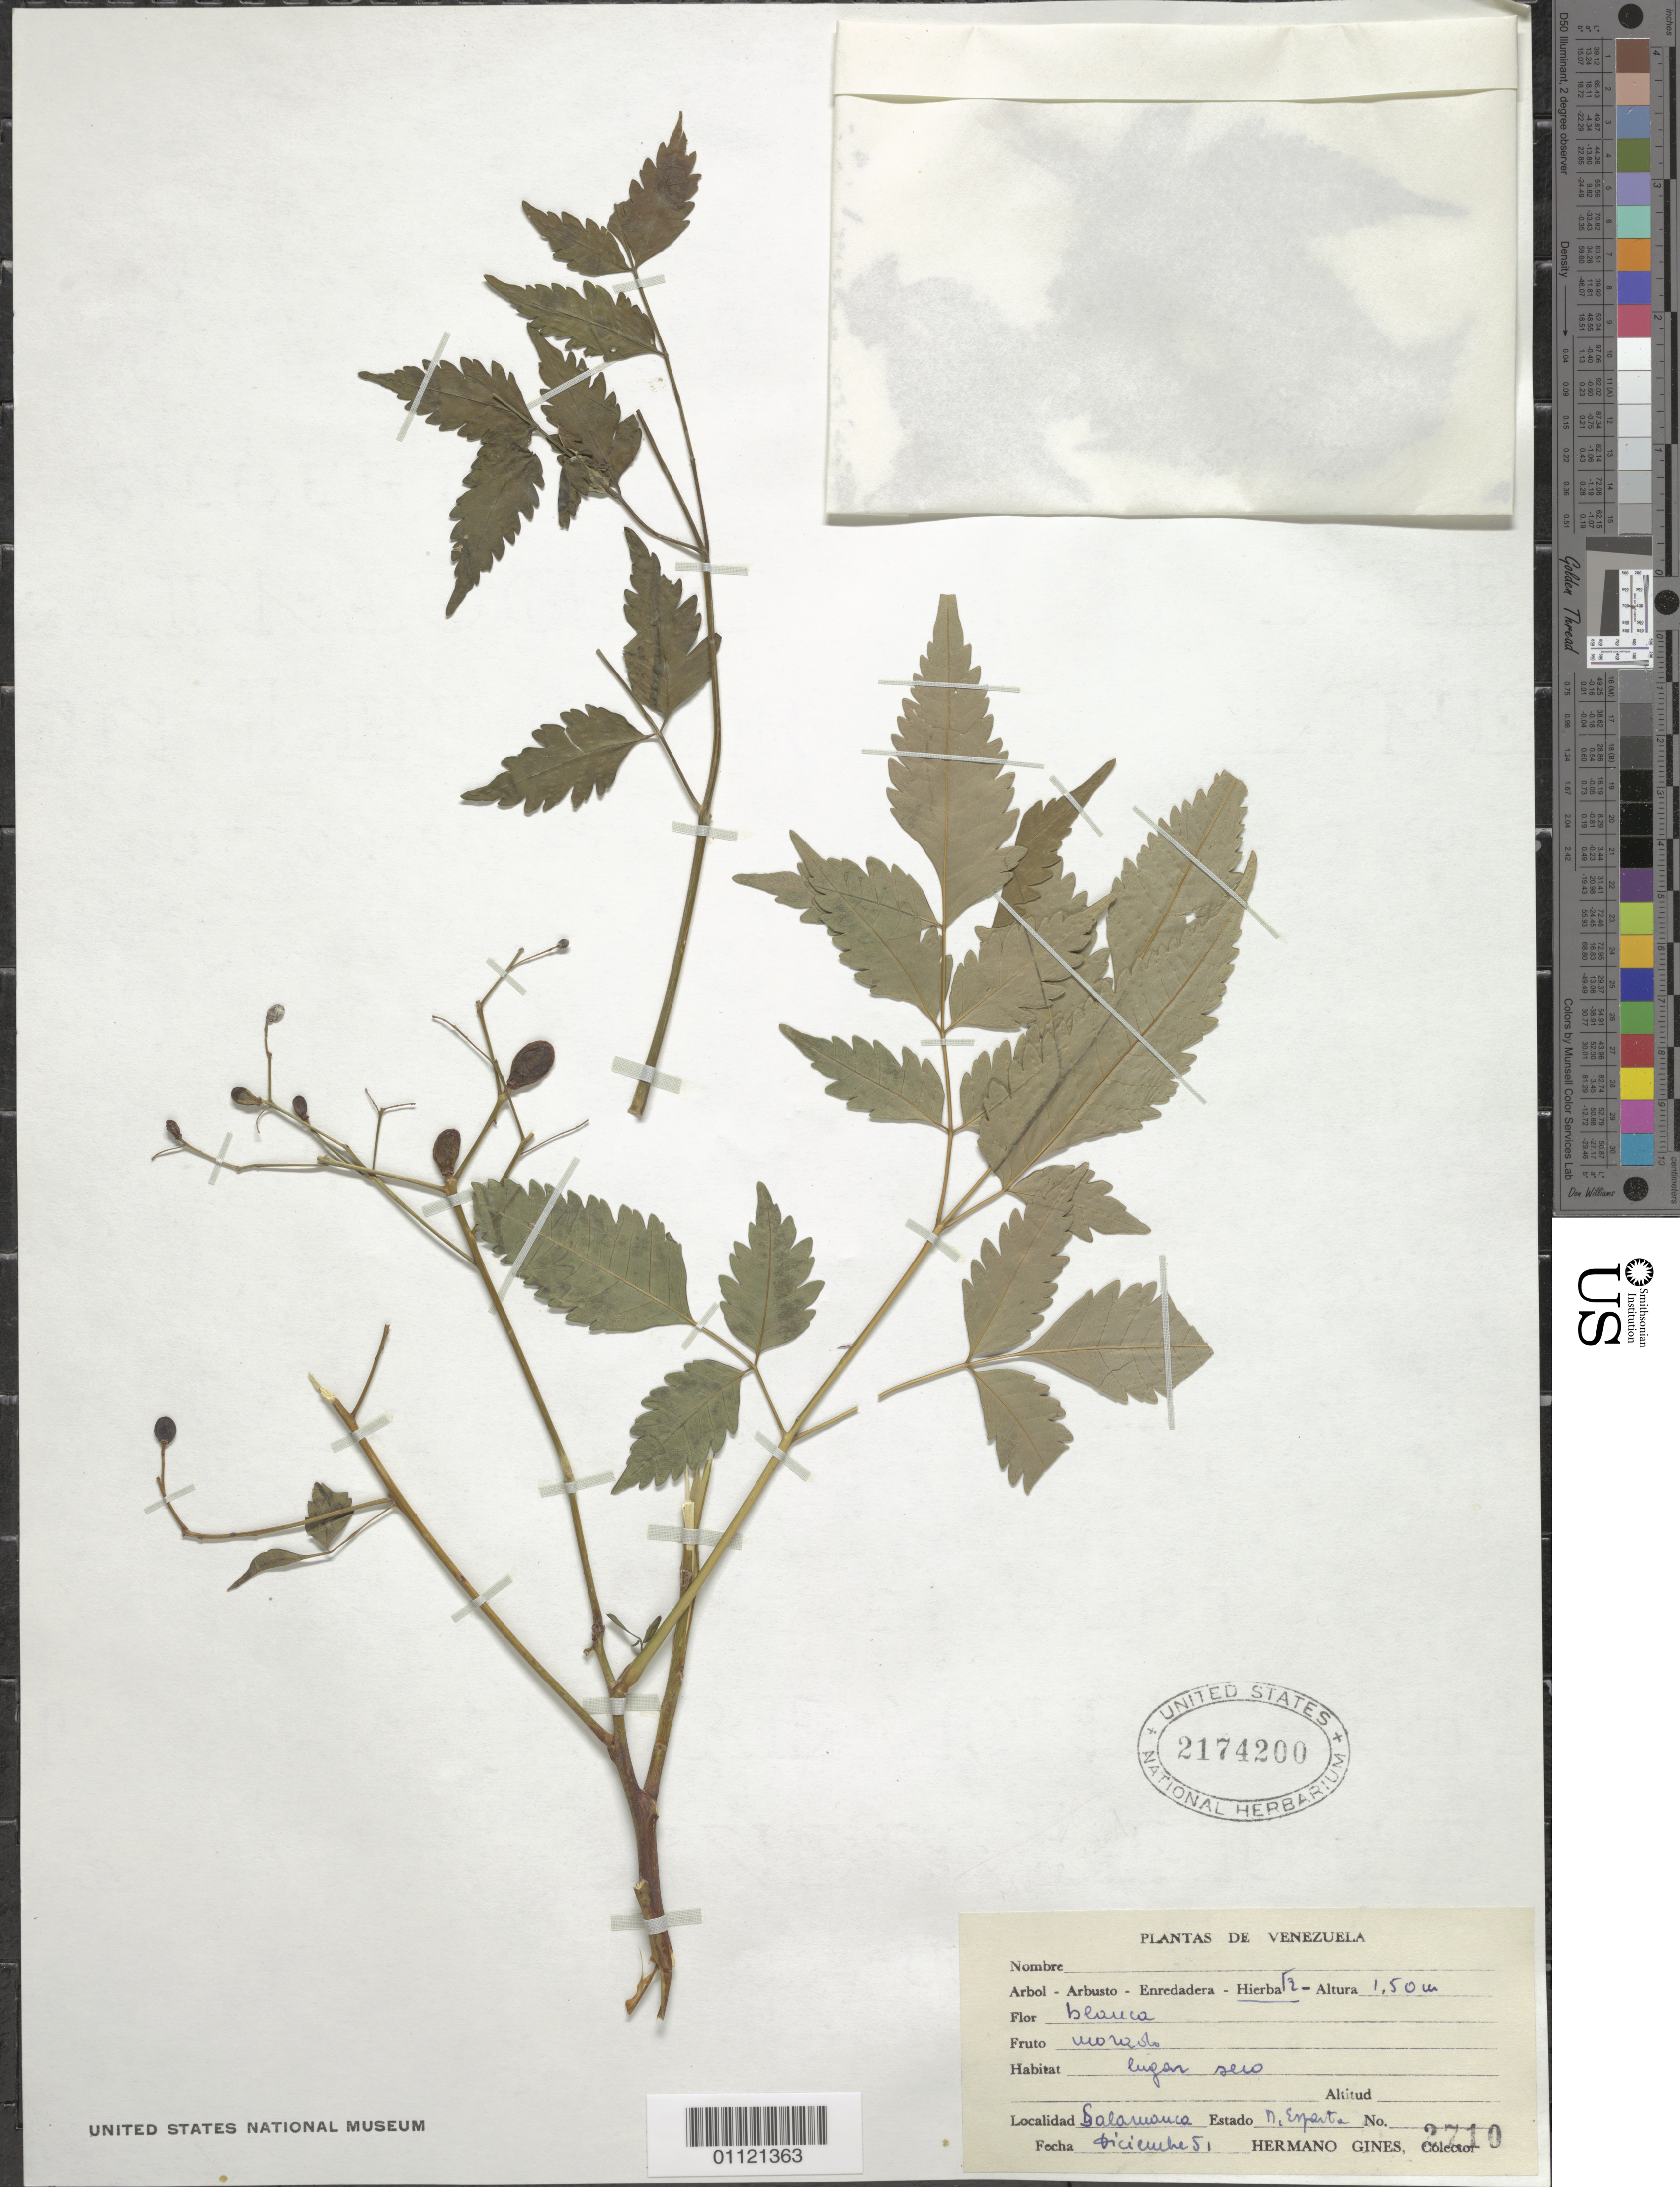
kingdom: Plantae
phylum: Tracheophyta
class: Magnoliopsida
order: Sapindales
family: Meliaceae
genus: Melia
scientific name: Melia azedarach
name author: L.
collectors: Bro. Gines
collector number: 2710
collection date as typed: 01 Dec 1951 to 31 Dec 1951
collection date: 1951-12-01/1951-12-31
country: Venezuela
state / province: Nueva Esparta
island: Margarita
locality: Salamanca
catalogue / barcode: US 2174200